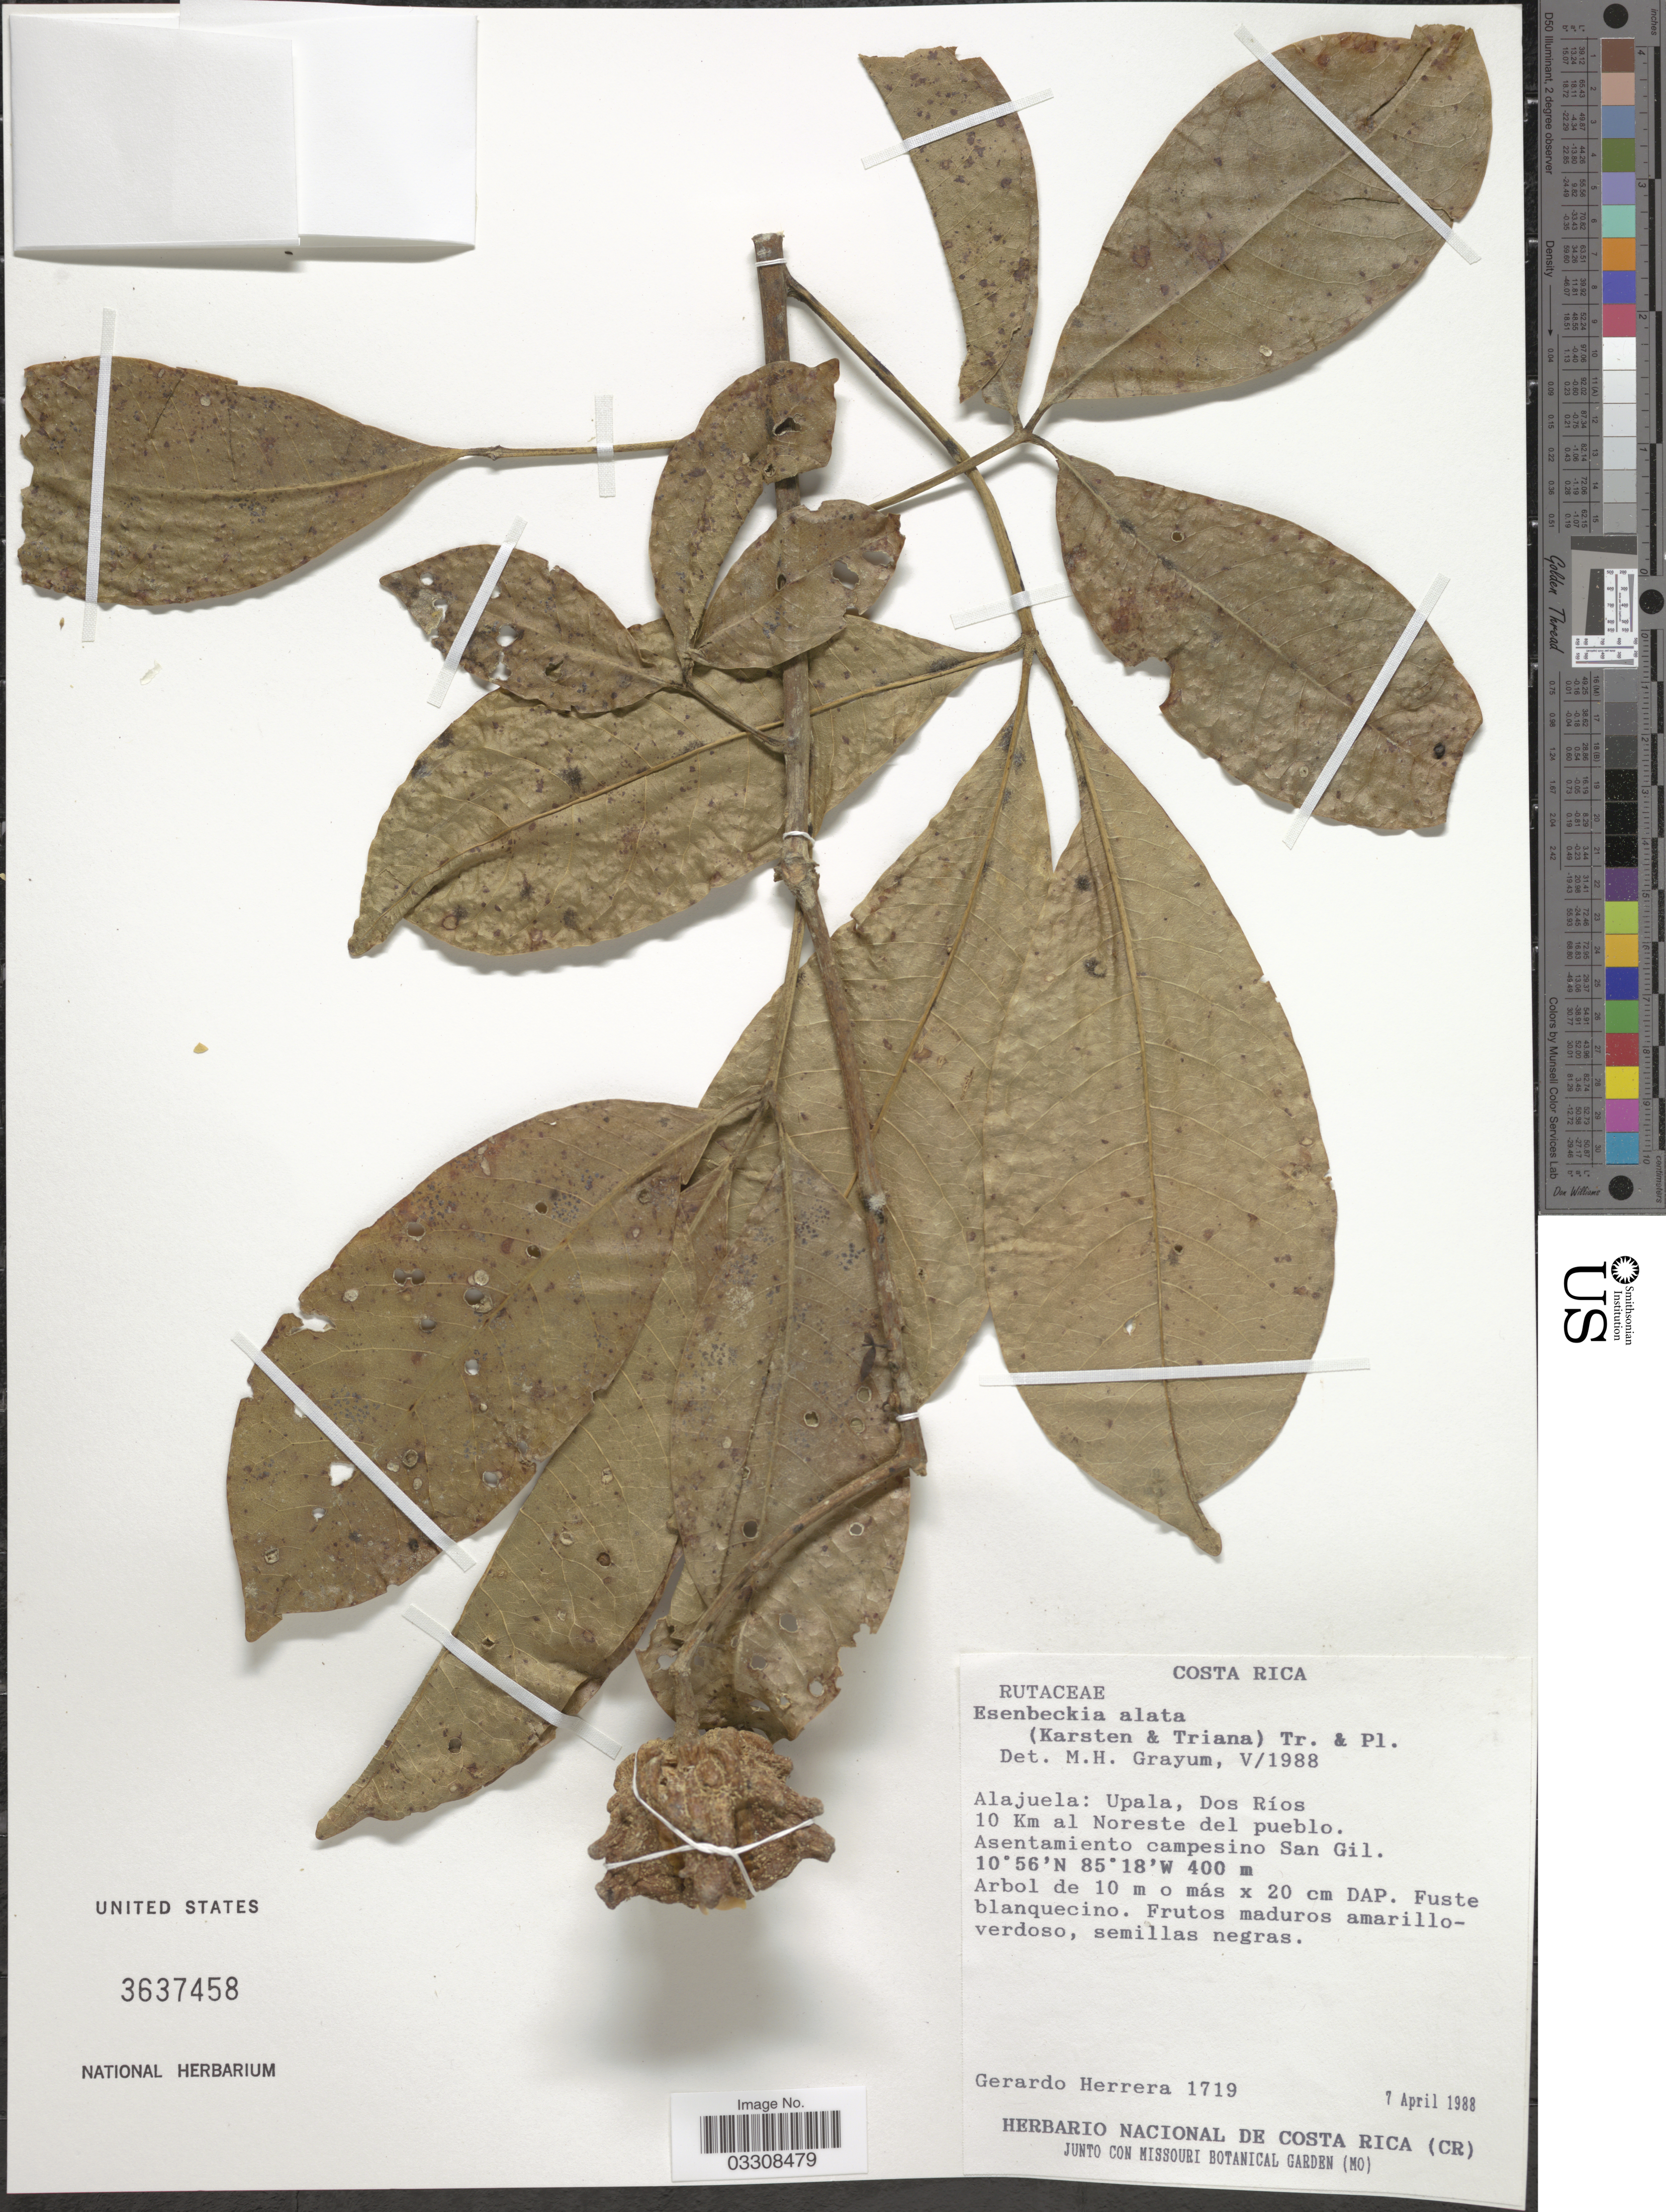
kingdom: Plantae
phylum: Tracheophyta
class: Magnoliopsida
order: Sapindales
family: Rutaceae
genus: Esenbeckia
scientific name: Esenbeckia pentaphylla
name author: (Macfad.) Griseb.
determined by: Londoño-Echeverri, Y.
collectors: G. Herrera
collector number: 1719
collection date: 1988-04-07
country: Costa Rica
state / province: Alajuela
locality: Upala, Dos Ríos 10 Km al Noreste del pueblo. Asentamiento campesino San Gil.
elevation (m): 400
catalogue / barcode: US 3637458